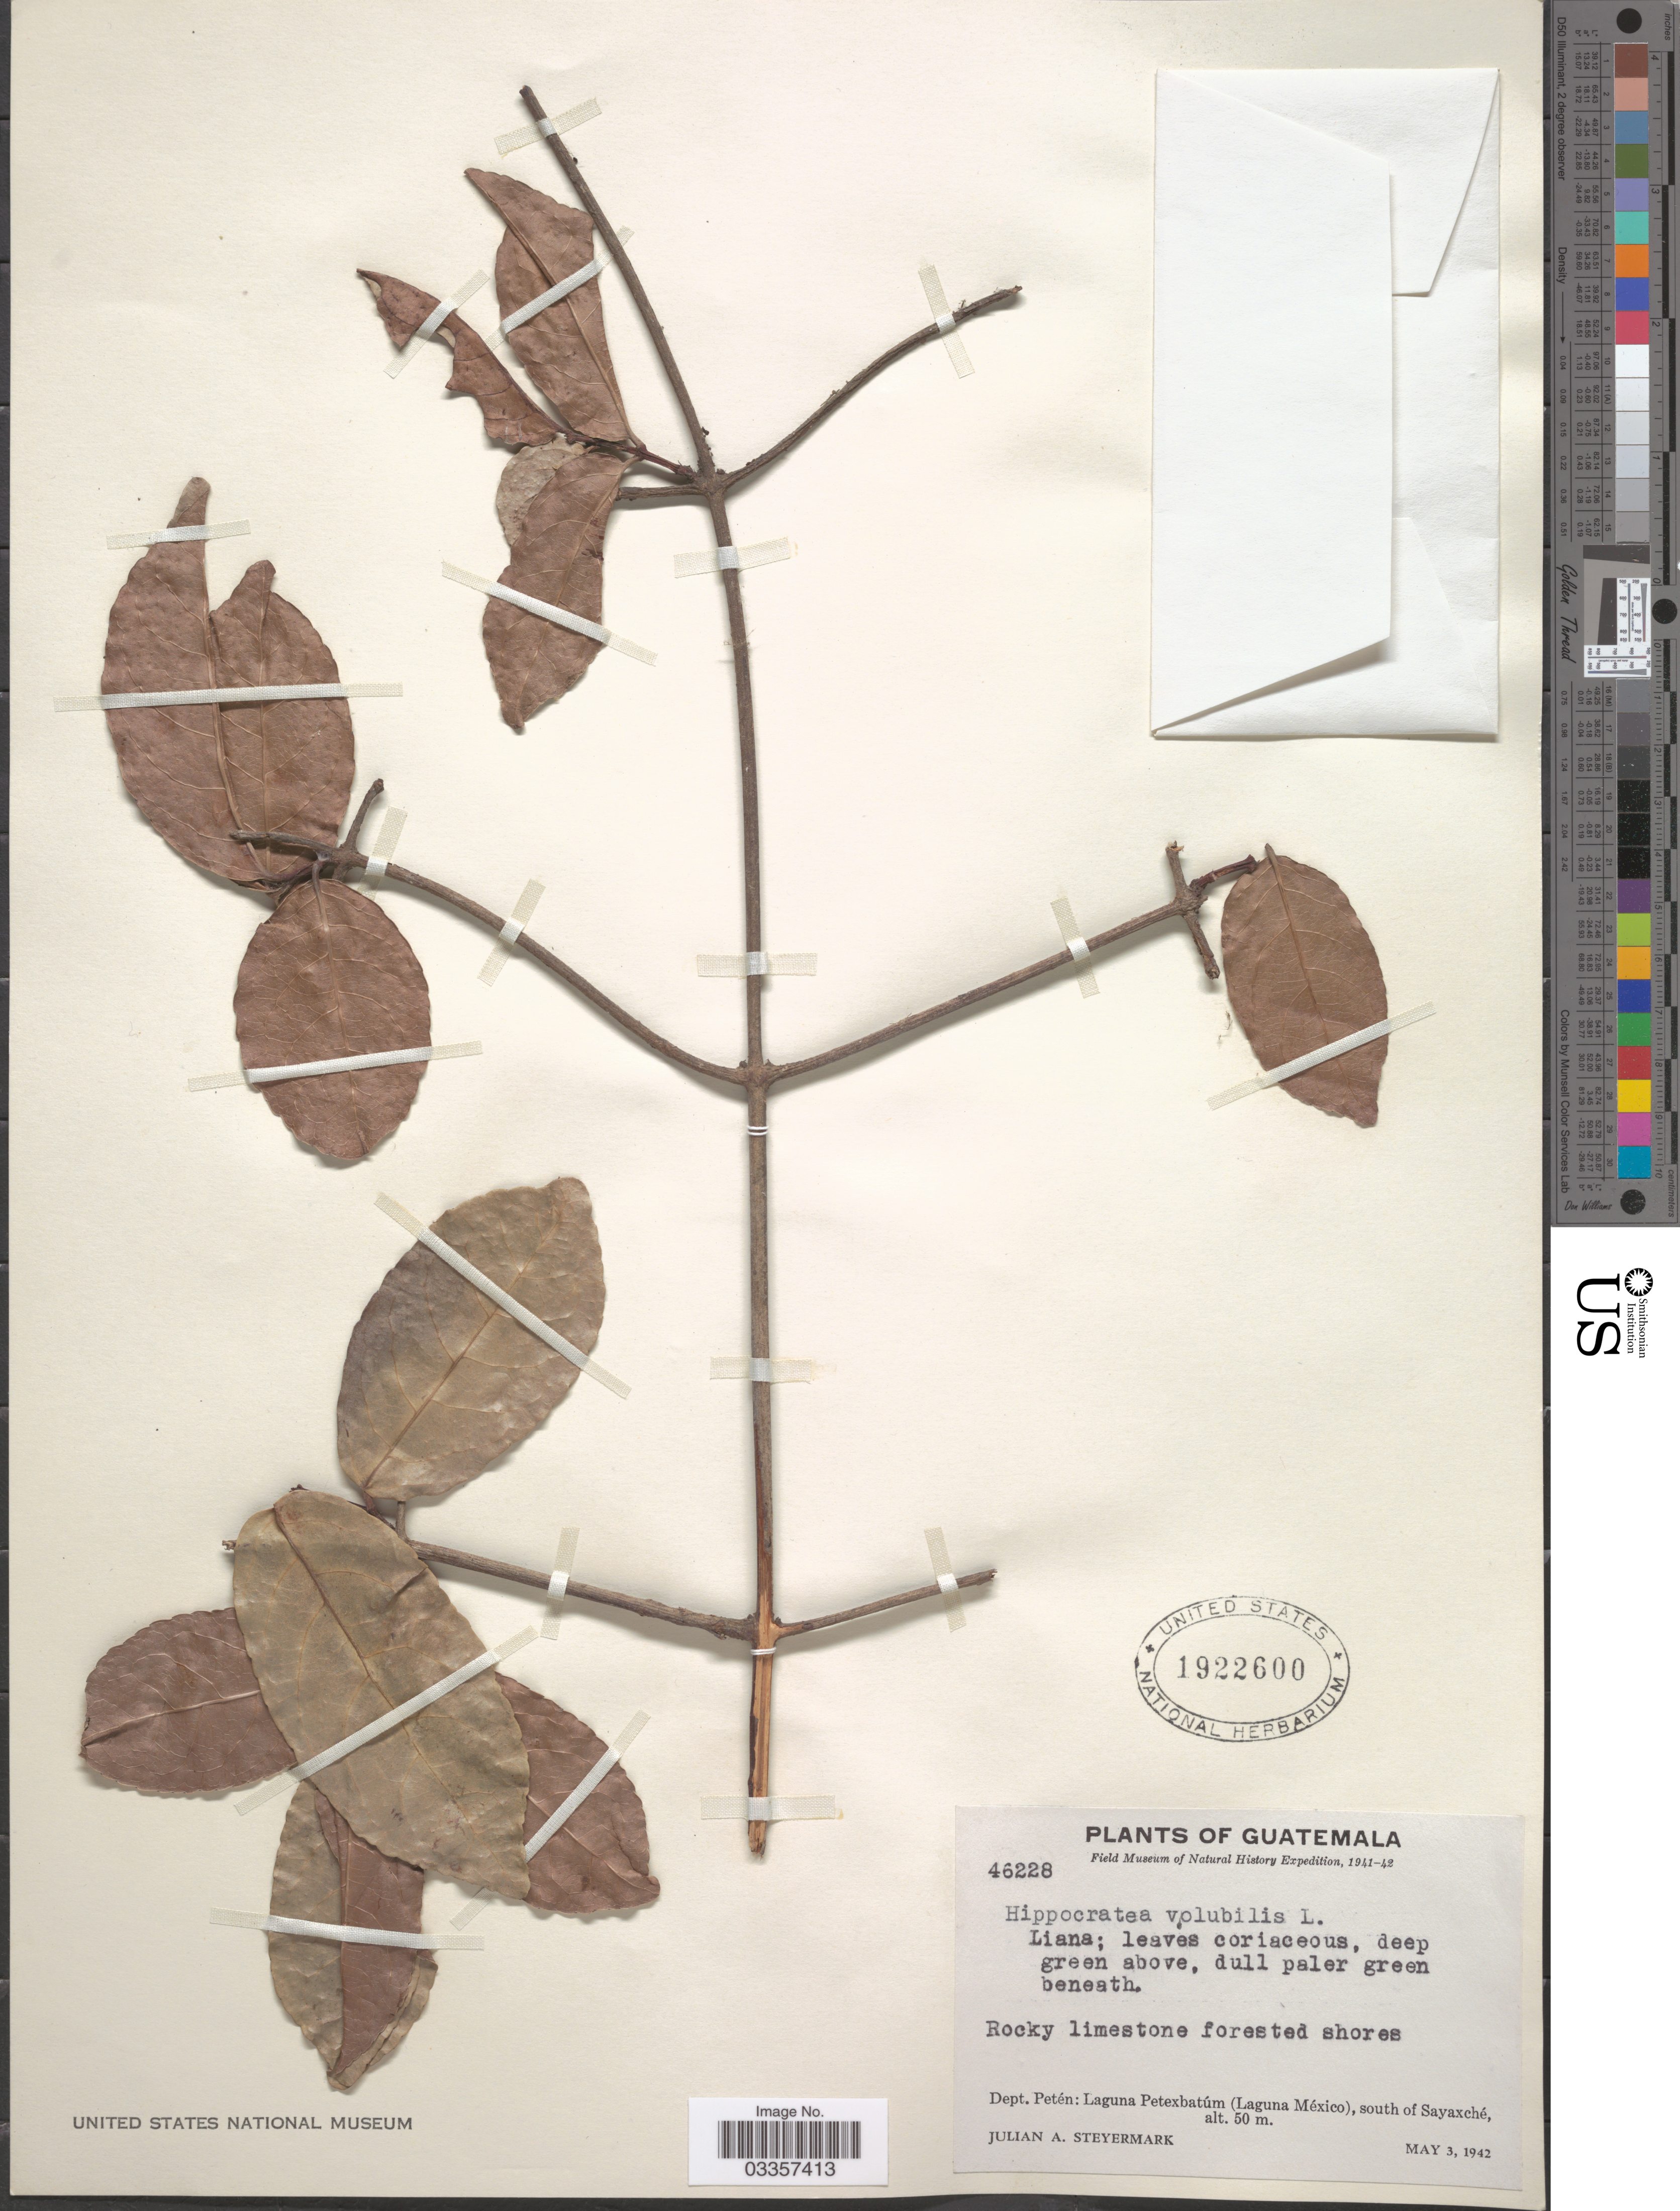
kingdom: Plantae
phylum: Tracheophyta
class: Magnoliopsida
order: Celastrales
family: Celastraceae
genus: Hippocratea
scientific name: Hippocratea volubilis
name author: L.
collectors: J. Steyermark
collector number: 46228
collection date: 1942-05-03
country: Guatemala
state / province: El Petén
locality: Dept. Petén: Laguna Petexbatúm (Laguna México), south of Sayaxché.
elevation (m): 50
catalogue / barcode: US 1922600